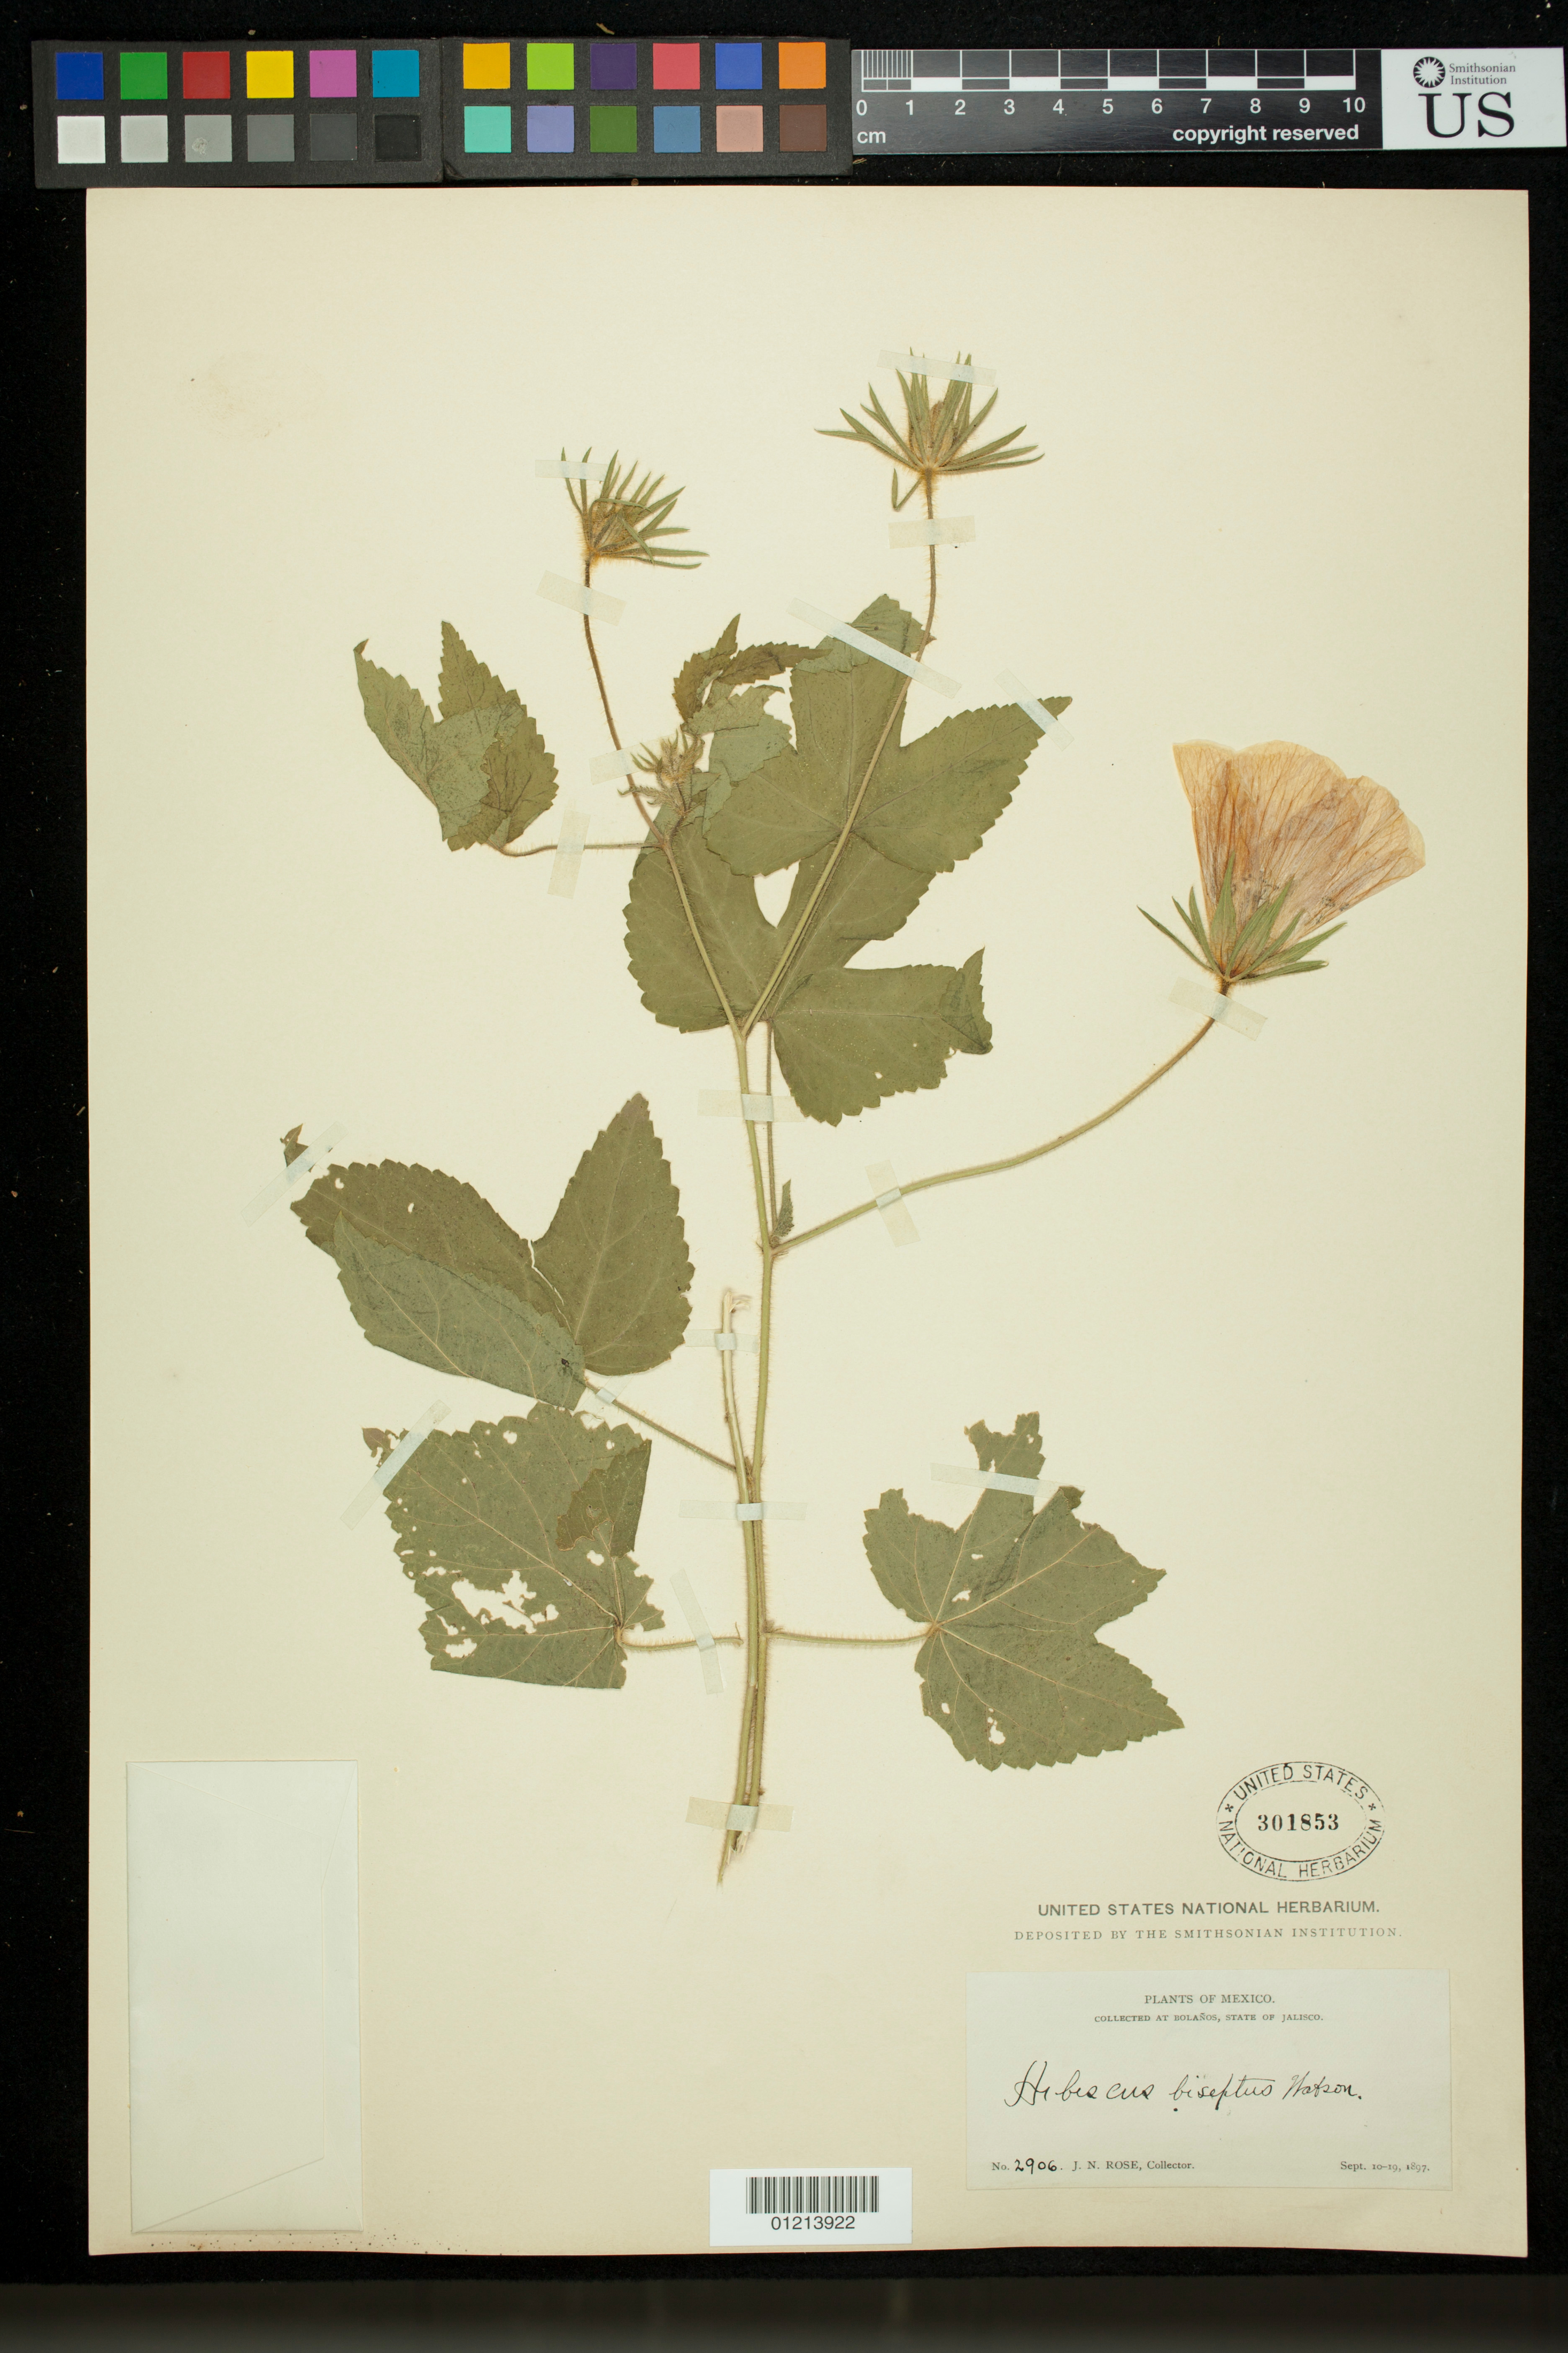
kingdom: Plantae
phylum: Tracheophyta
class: Magnoliopsida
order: Malvales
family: Malvaceae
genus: Hibiscus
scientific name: Hibiscus biseptus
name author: S. Watson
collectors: J. N. Rose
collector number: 2906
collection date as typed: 10 Sep 1897 to 19 Sep 1897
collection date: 1897-09-10/1897-09-19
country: Mexico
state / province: Jalisco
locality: Collected at Bolanos, State of Jalisco.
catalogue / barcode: US 301853